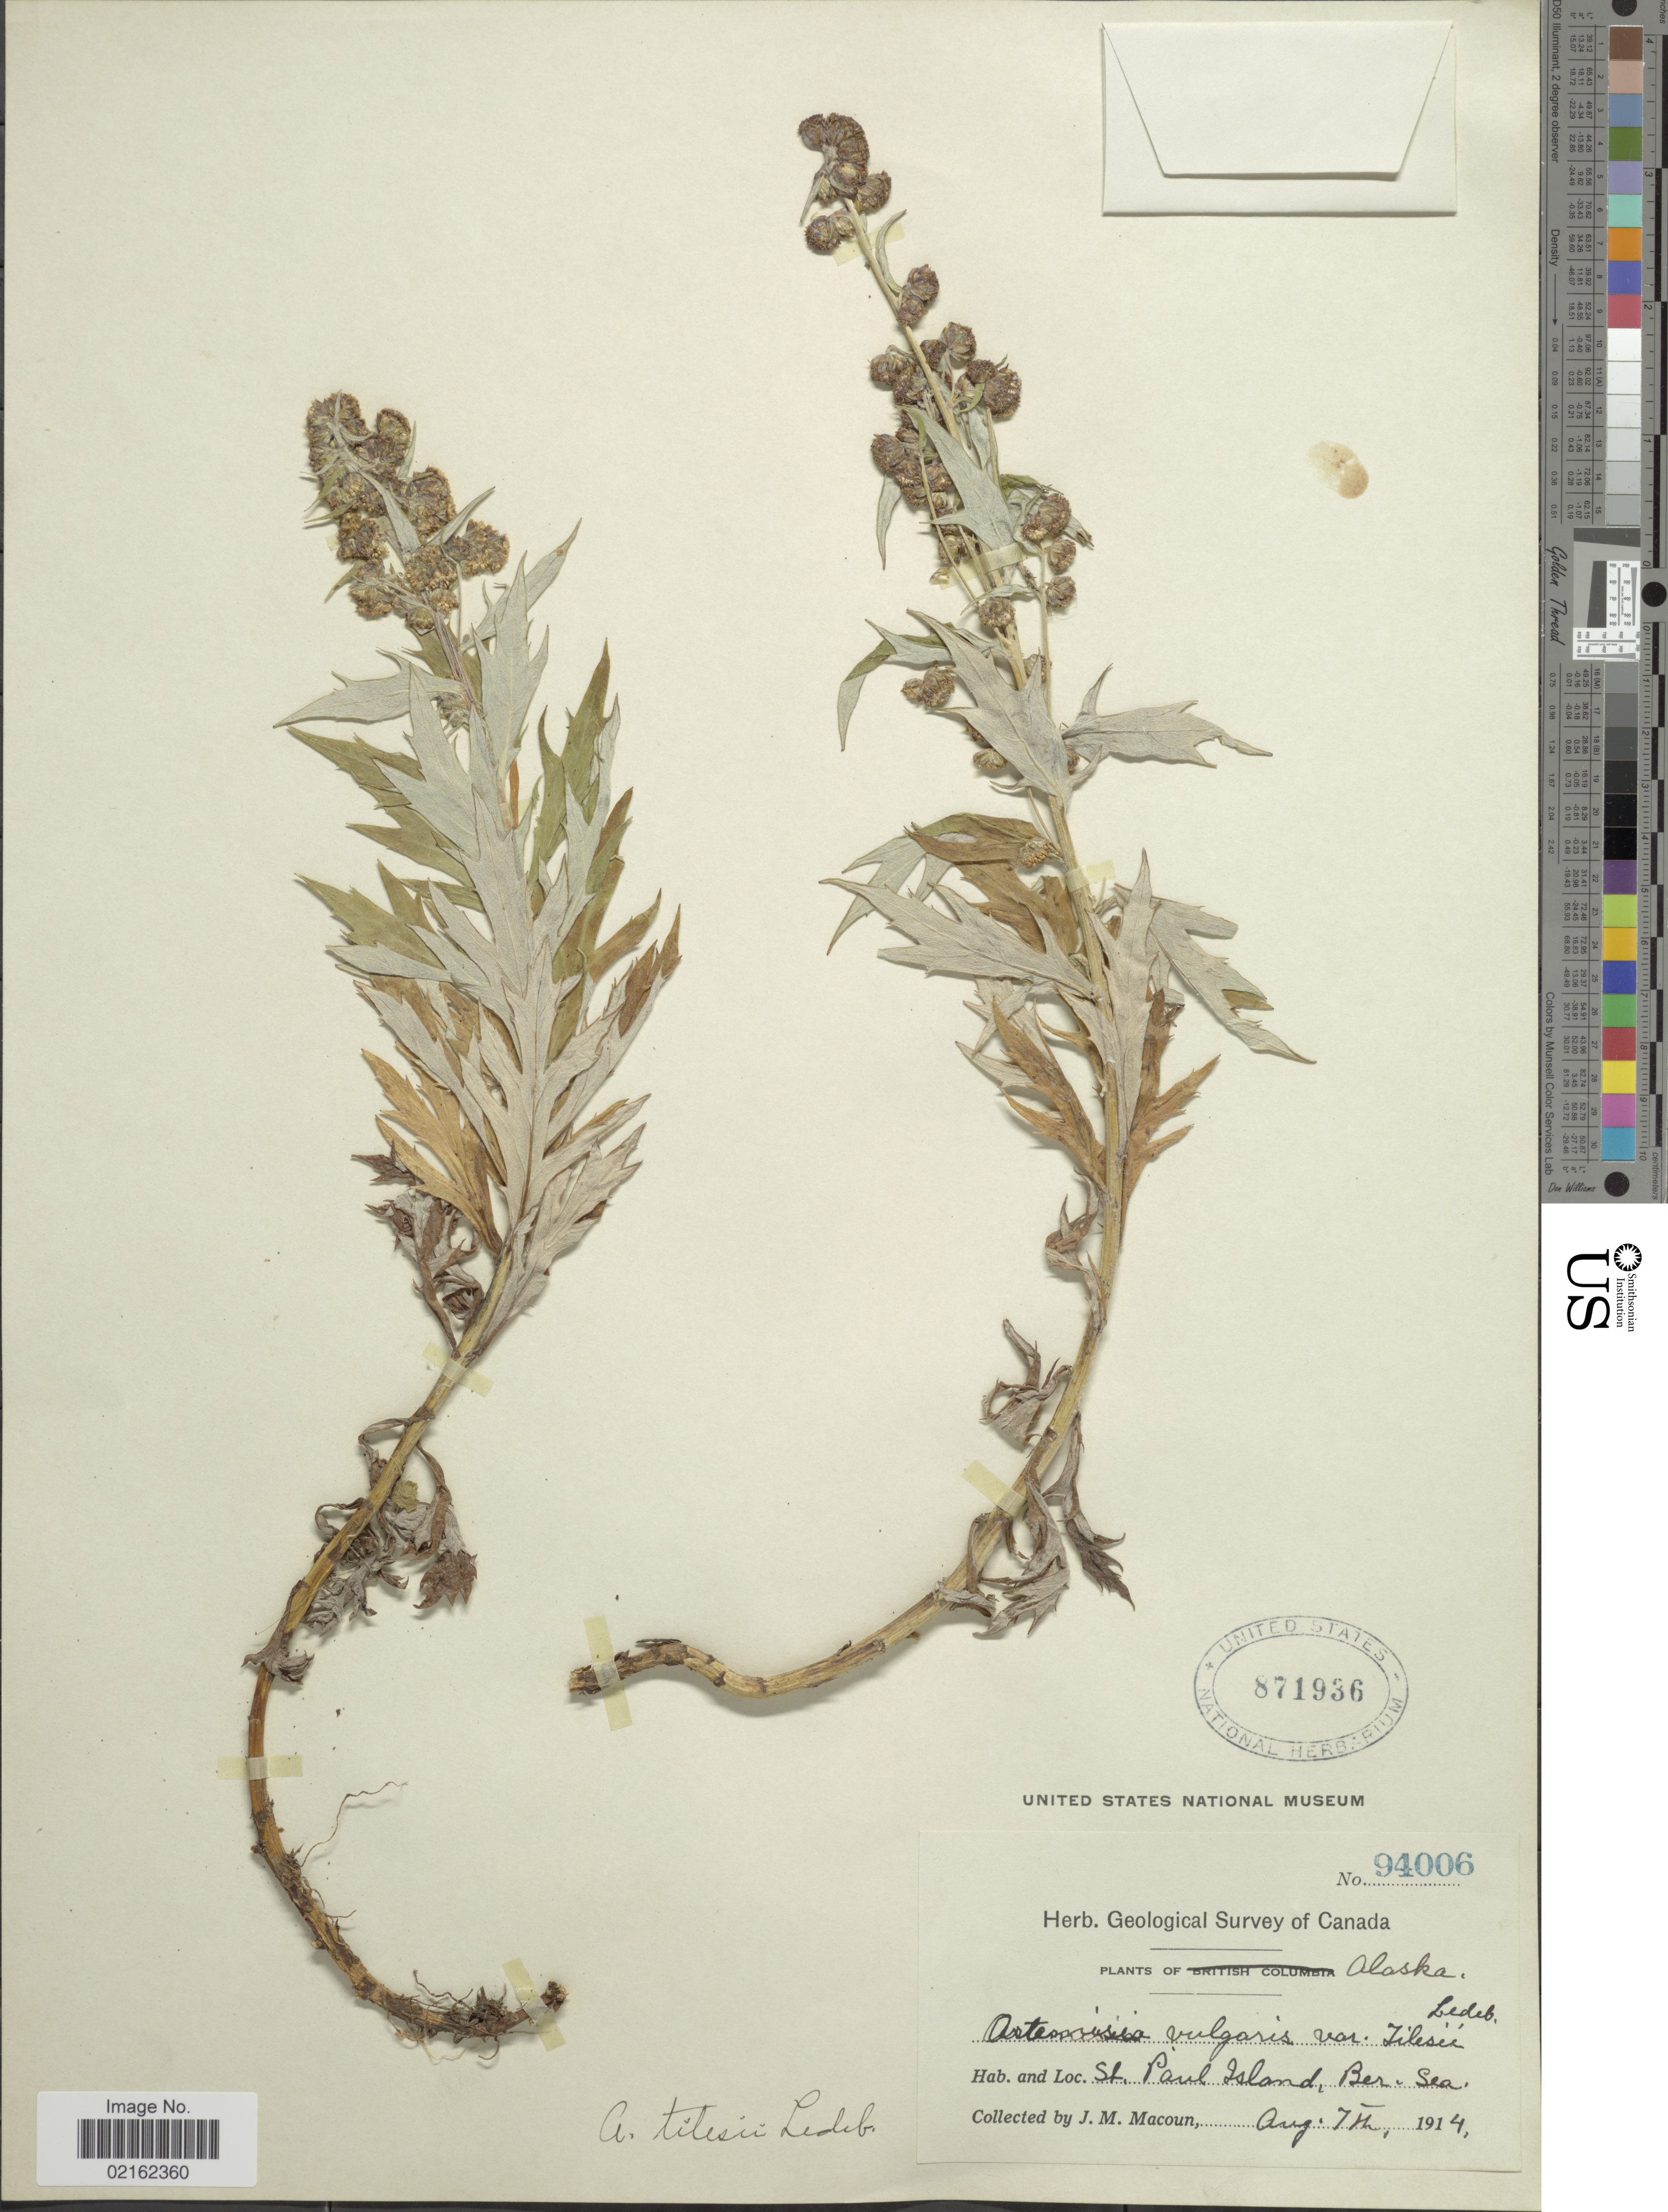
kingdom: Plantae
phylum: Tracheophyta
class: Magnoliopsida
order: Asterales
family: Asteraceae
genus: Artemisia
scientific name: Artemisia tilesii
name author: Ledeb.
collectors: J. M. Macoun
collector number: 94006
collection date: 1914-08-07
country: United States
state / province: Alaska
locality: St. Paul Island, Ber.-Sea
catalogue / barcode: US 871936